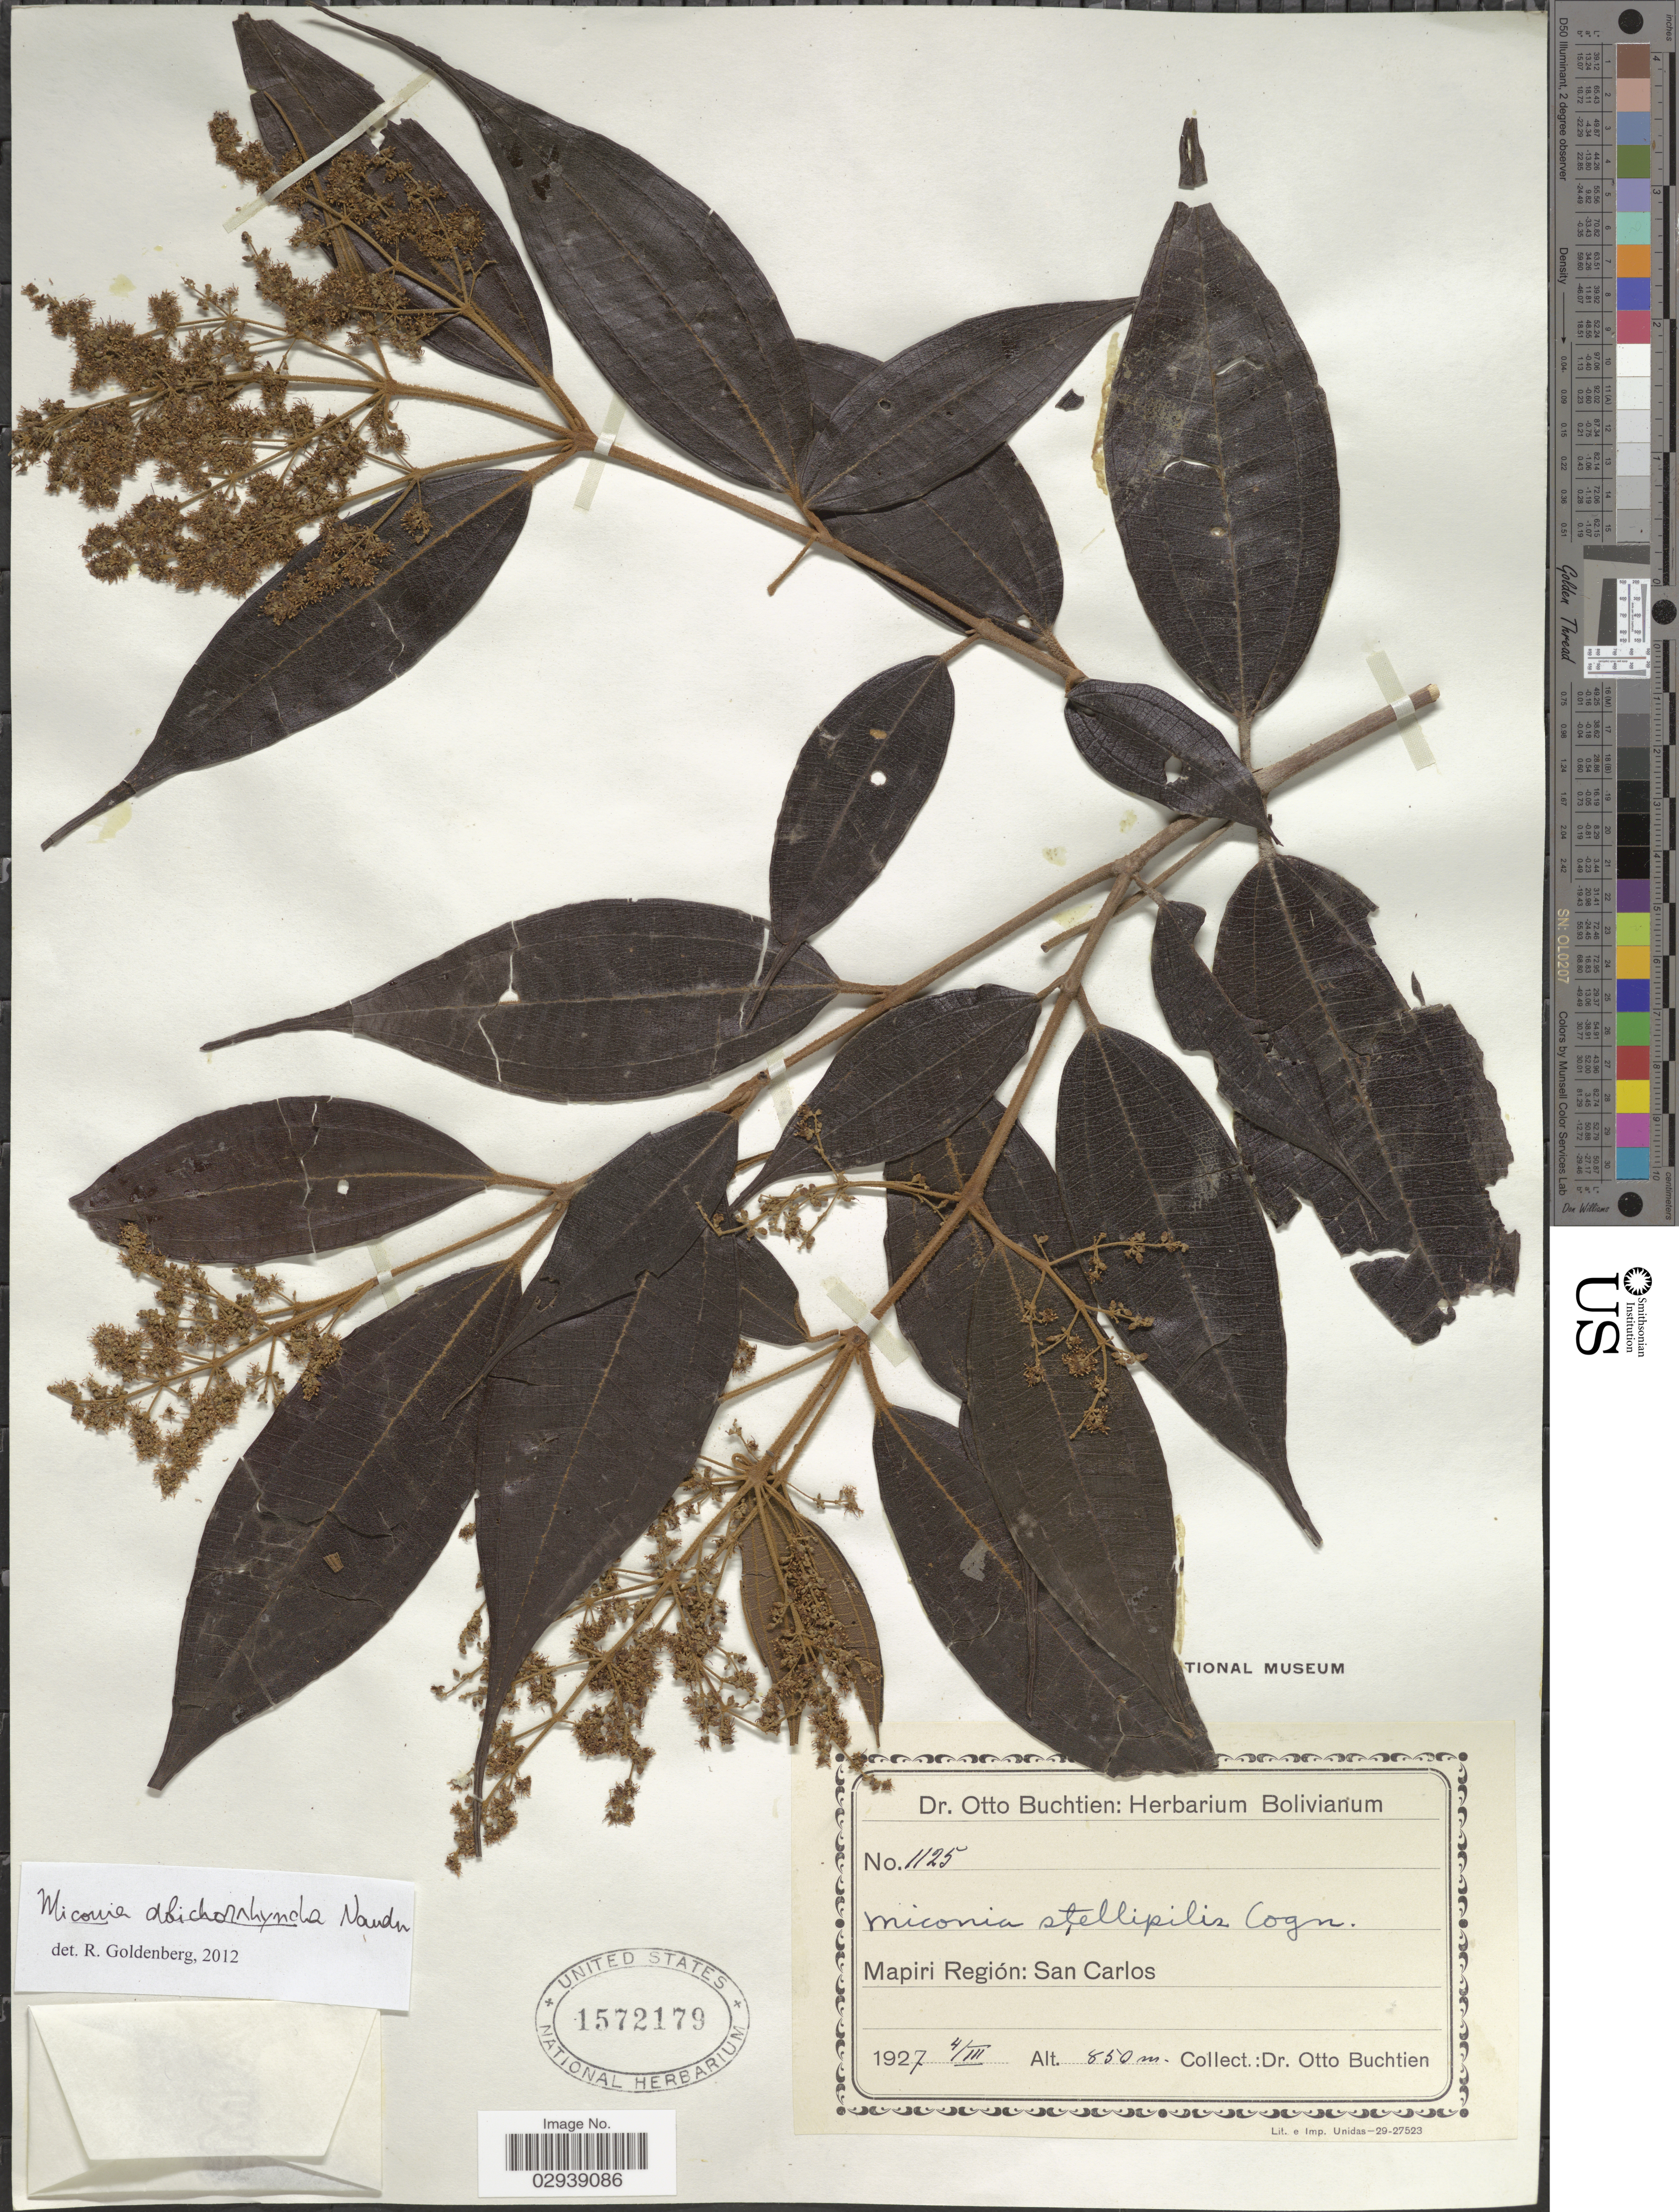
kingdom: Plantae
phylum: Tracheophyta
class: Magnoliopsida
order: Myrtales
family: Melastomataceae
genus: Miconia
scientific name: Miconia dolichorrhyncha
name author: Naudin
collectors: O. Buchtien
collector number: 1125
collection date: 1927-03-04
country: Bolivia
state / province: La Paz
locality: Mapiri Región: San Carlos.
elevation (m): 850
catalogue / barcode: US 1572179